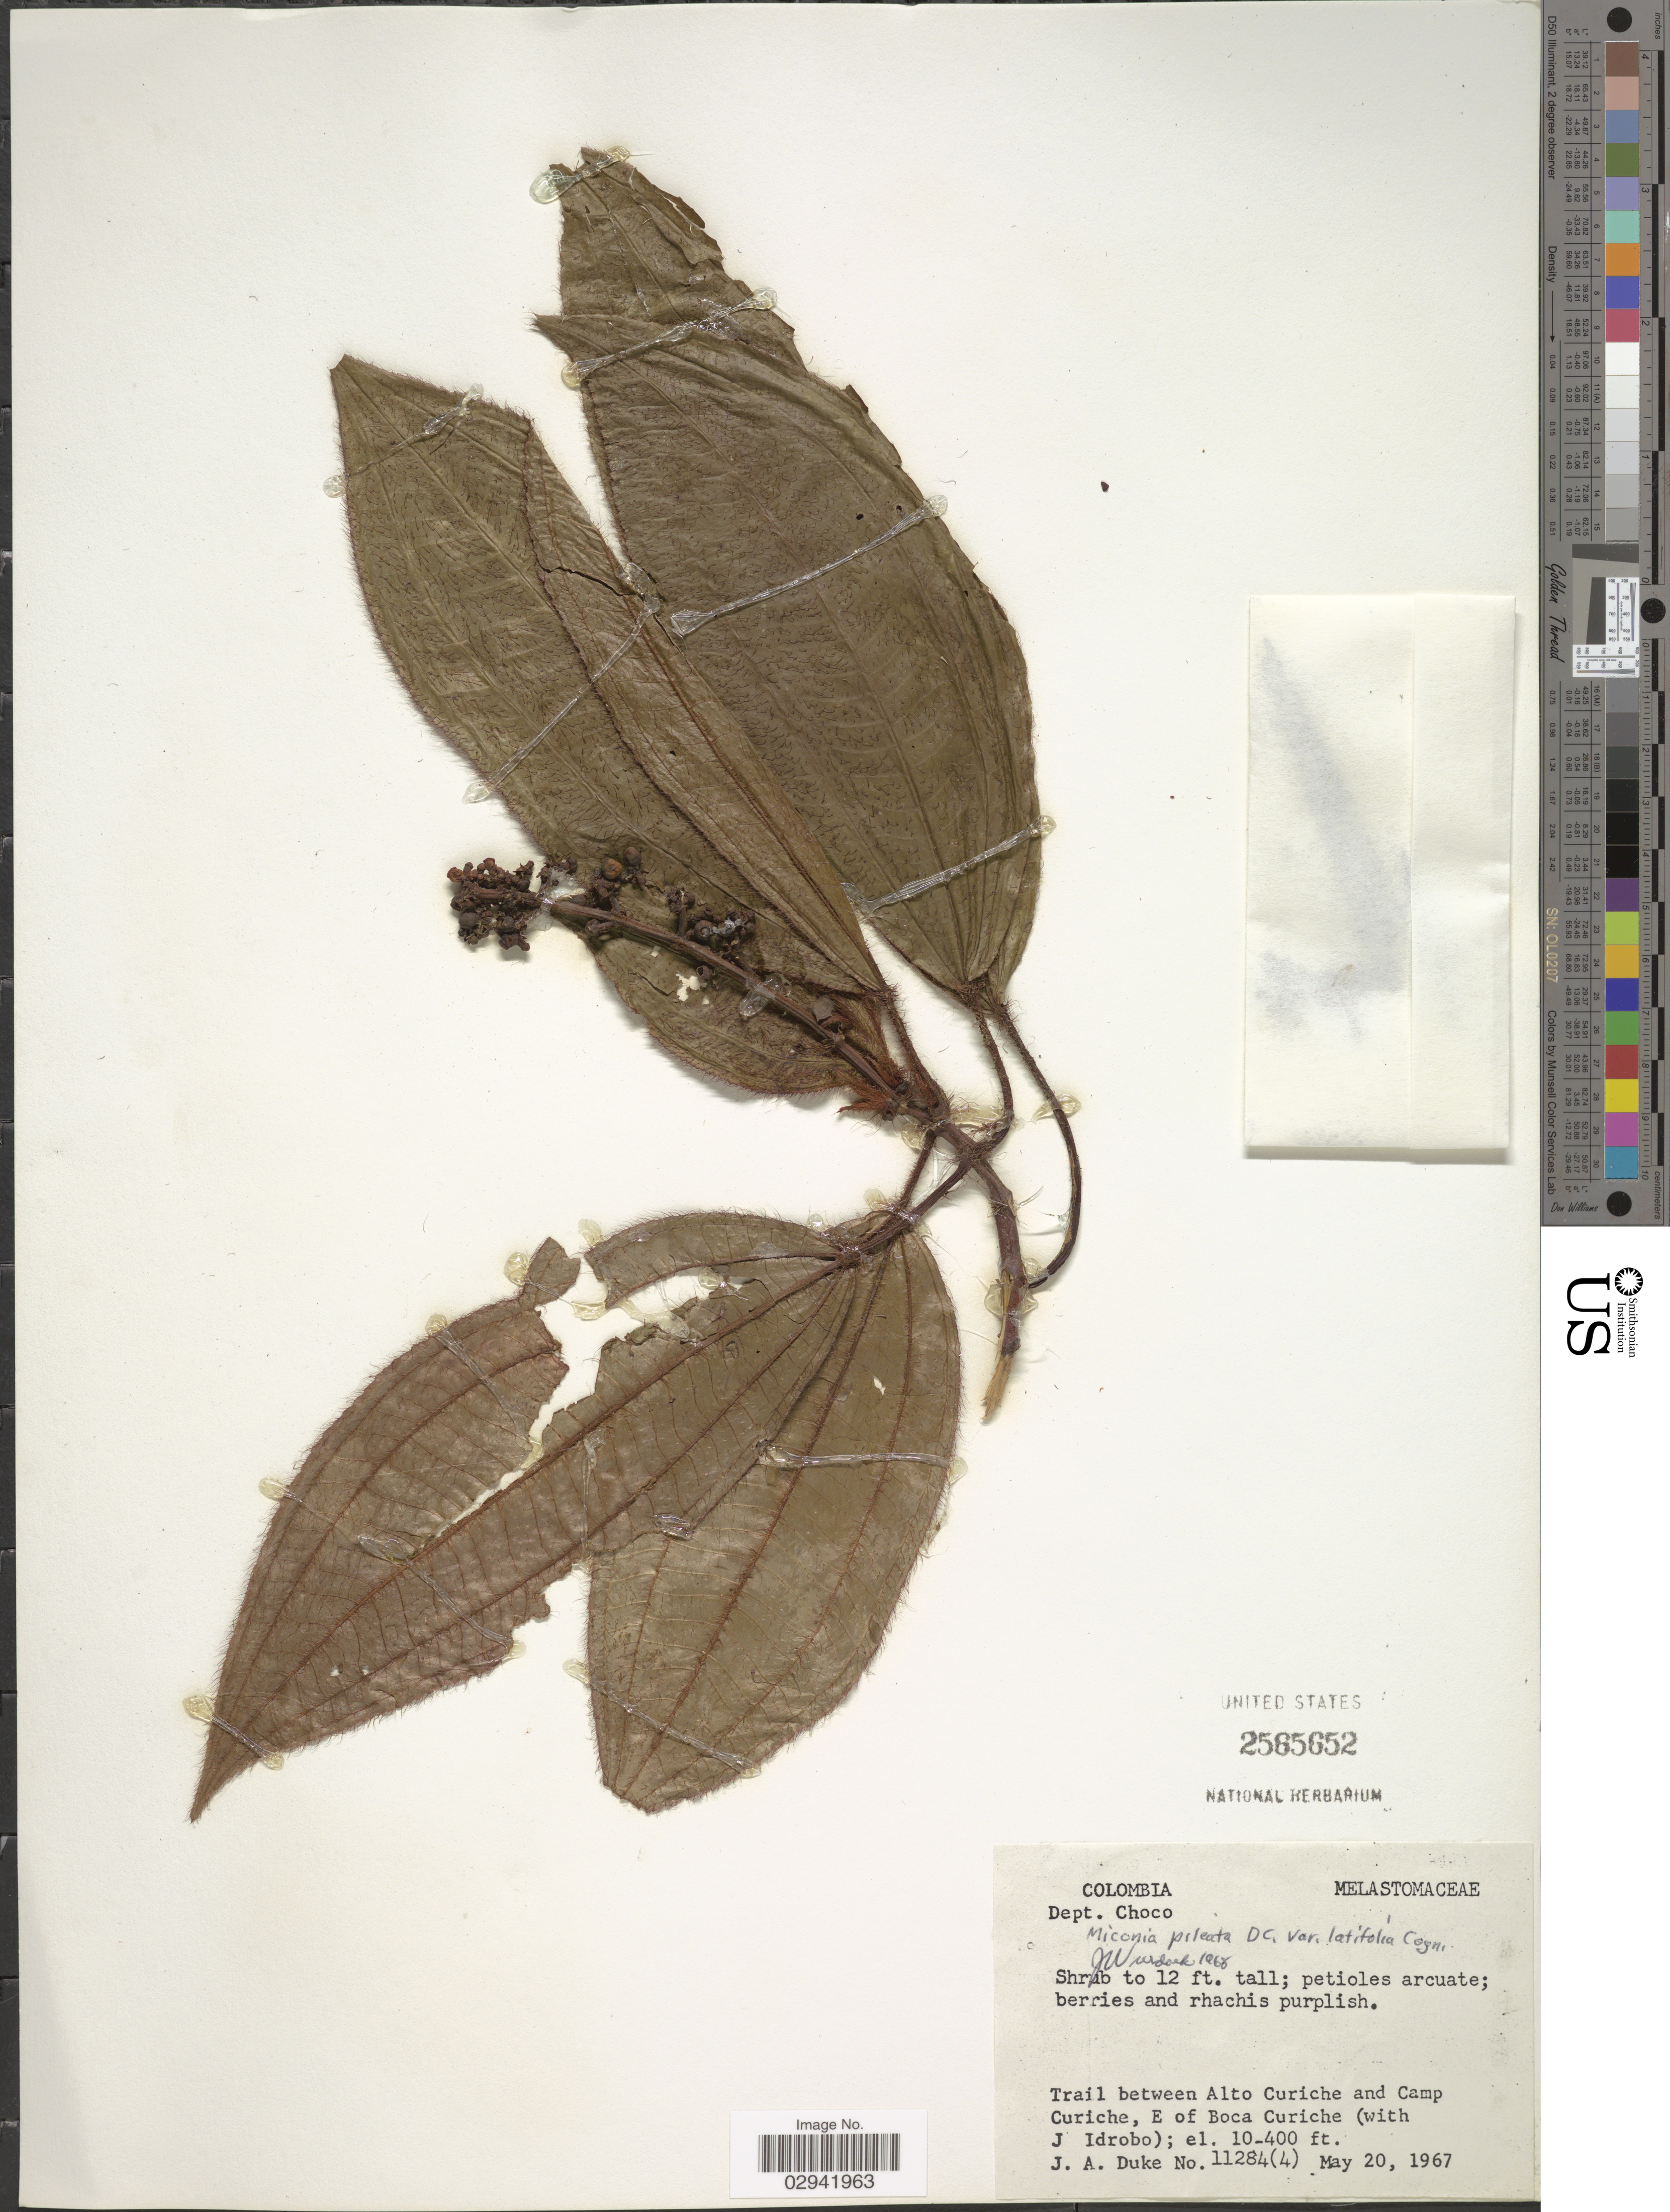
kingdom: Plantae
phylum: Tracheophyta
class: Magnoliopsida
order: Myrtales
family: Melastomataceae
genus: Miconia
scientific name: Miconia pileata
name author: DC.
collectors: J. A. Duke & J. M. Idrobo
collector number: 11284(4)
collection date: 1967-05-20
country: Colombia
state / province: Chocó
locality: Dept. Choco. Trail between Alto Curiche and Camp Curiche, E of Boca Curiche.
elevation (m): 3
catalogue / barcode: US 2585652